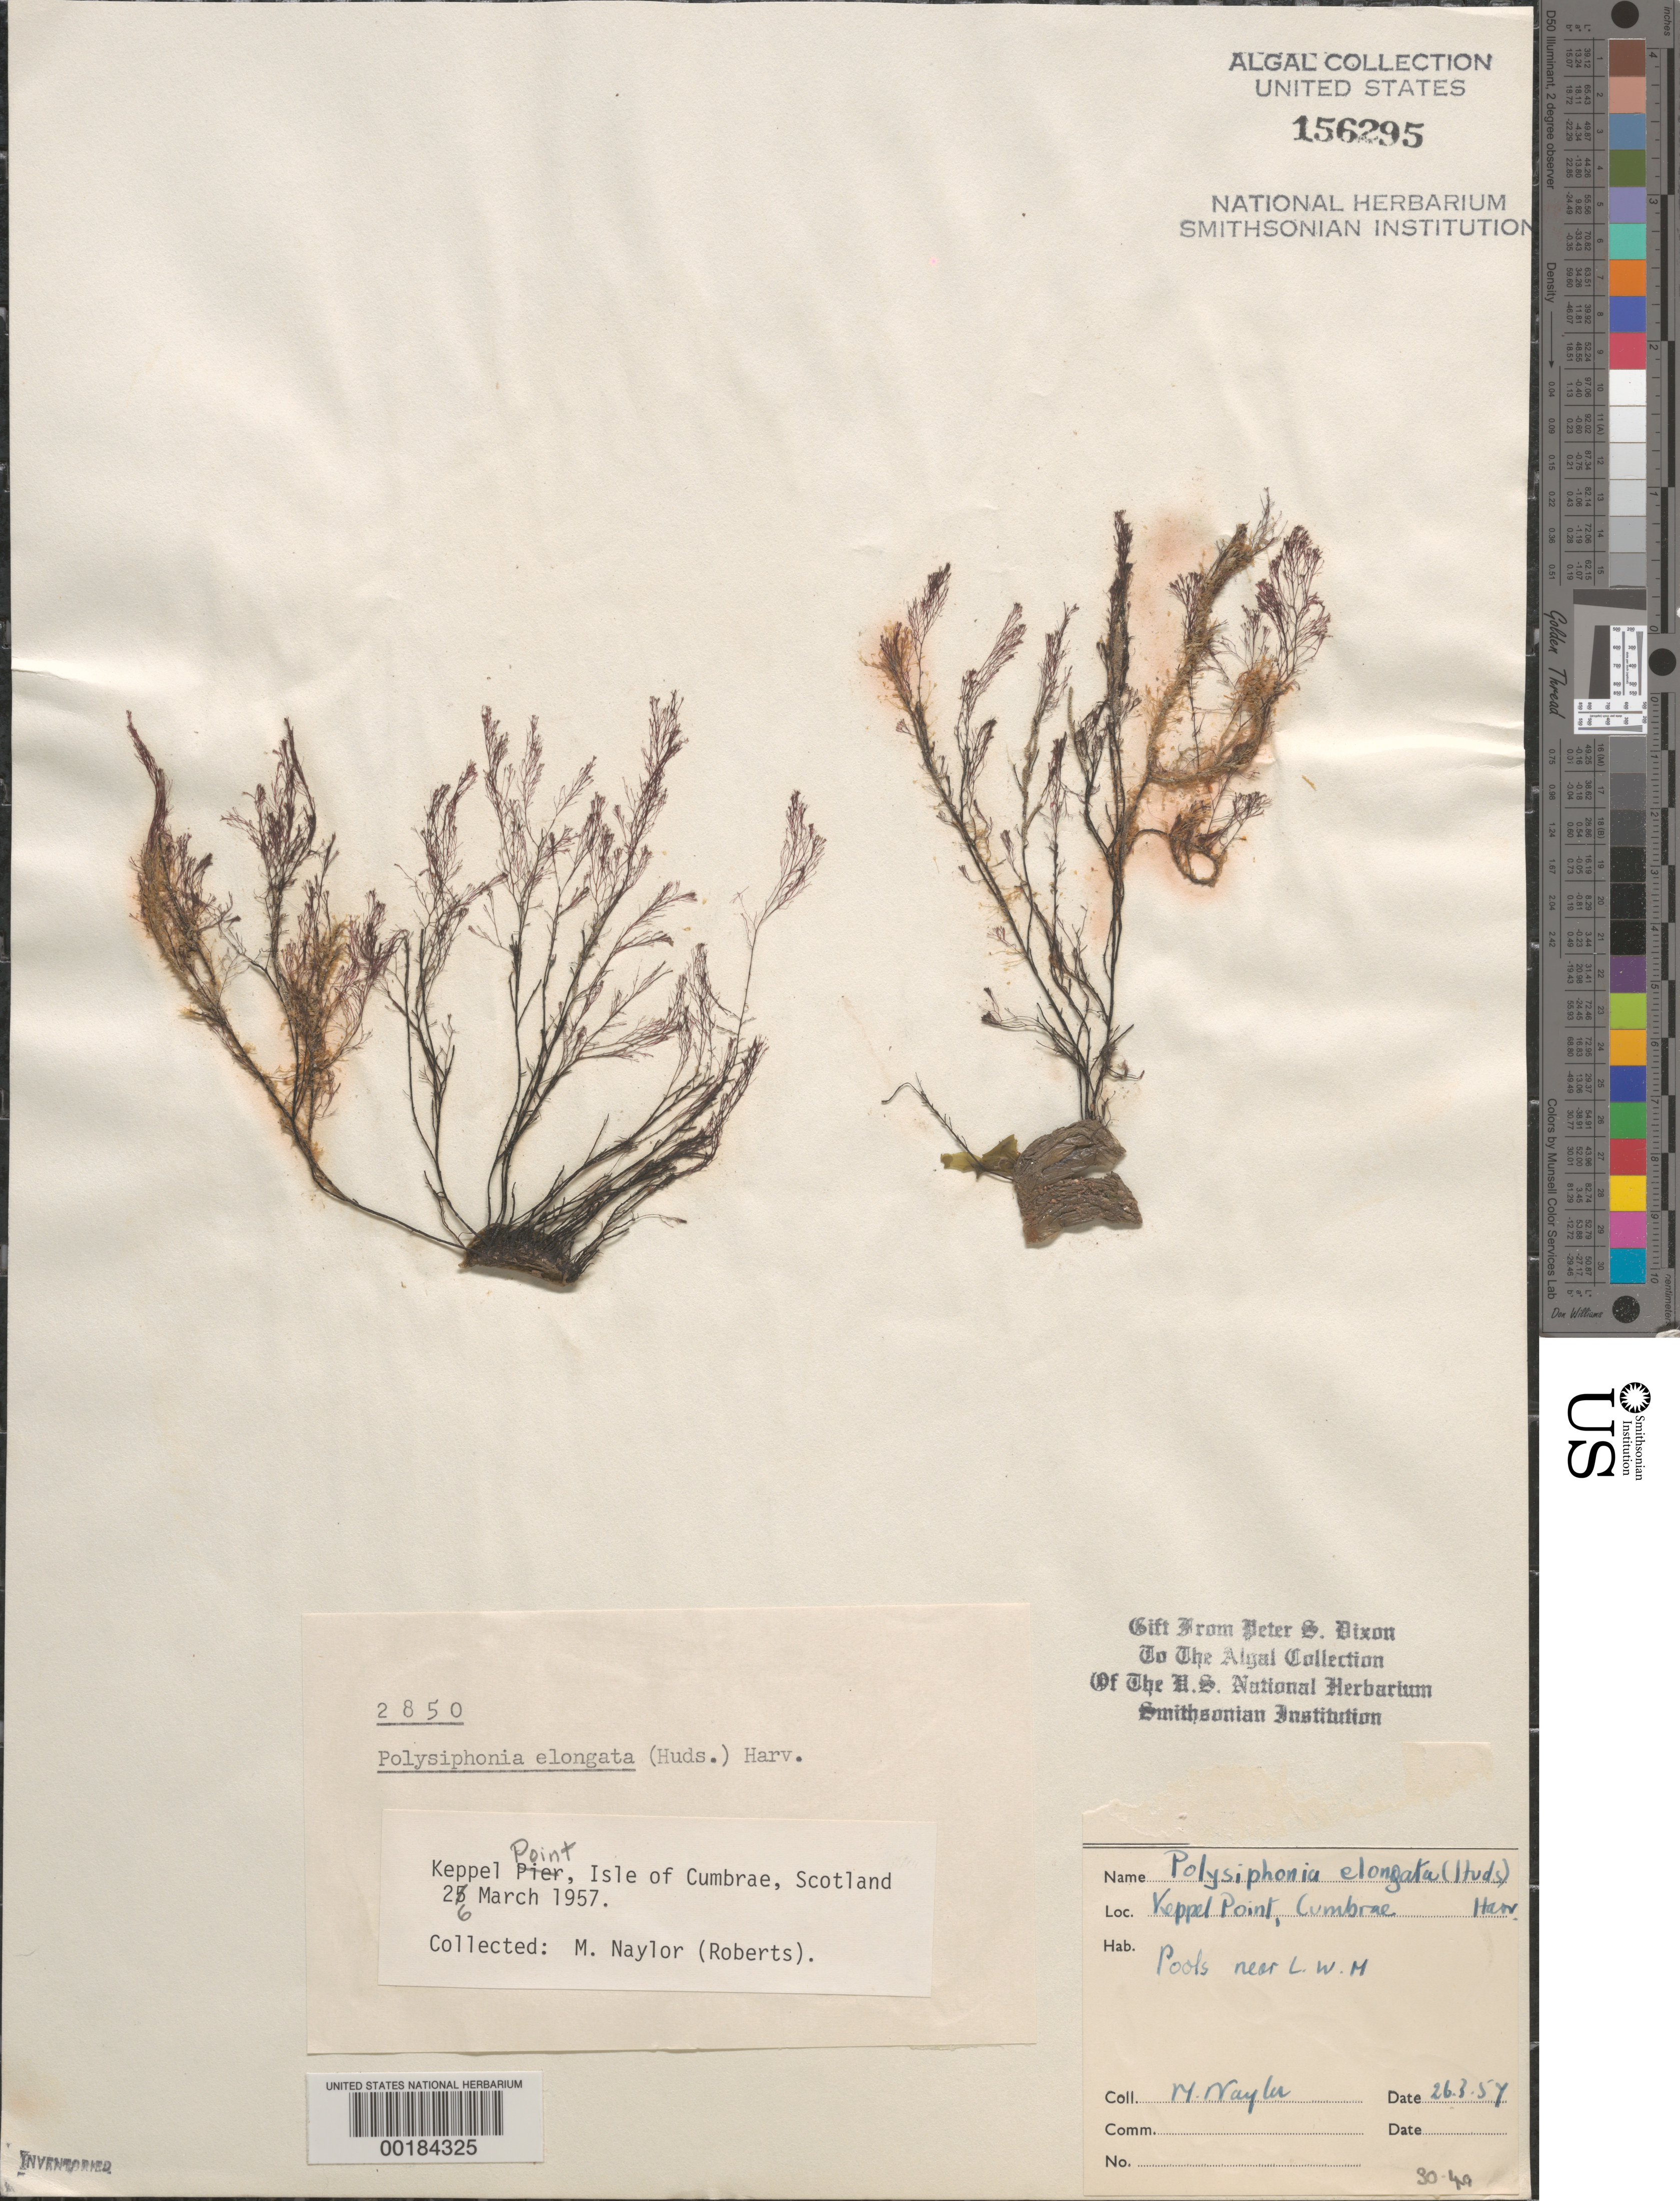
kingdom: Plantae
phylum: Rhodophyta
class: Florideophyceae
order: Ceramiales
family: Rhodomelaceae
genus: Carradoriella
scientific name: Carradoriella elongata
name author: (Hudson) Savoie & G.W. Saunders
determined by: Algae name updating Project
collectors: M. Roberts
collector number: PSD 2850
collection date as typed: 26 Mar 1957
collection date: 1957-03-26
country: United Kingdom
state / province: Scotland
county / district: North Ayrshire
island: Great Cumbrae Island (Isle of Cumbrae)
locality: Keppel Point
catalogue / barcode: US 156295